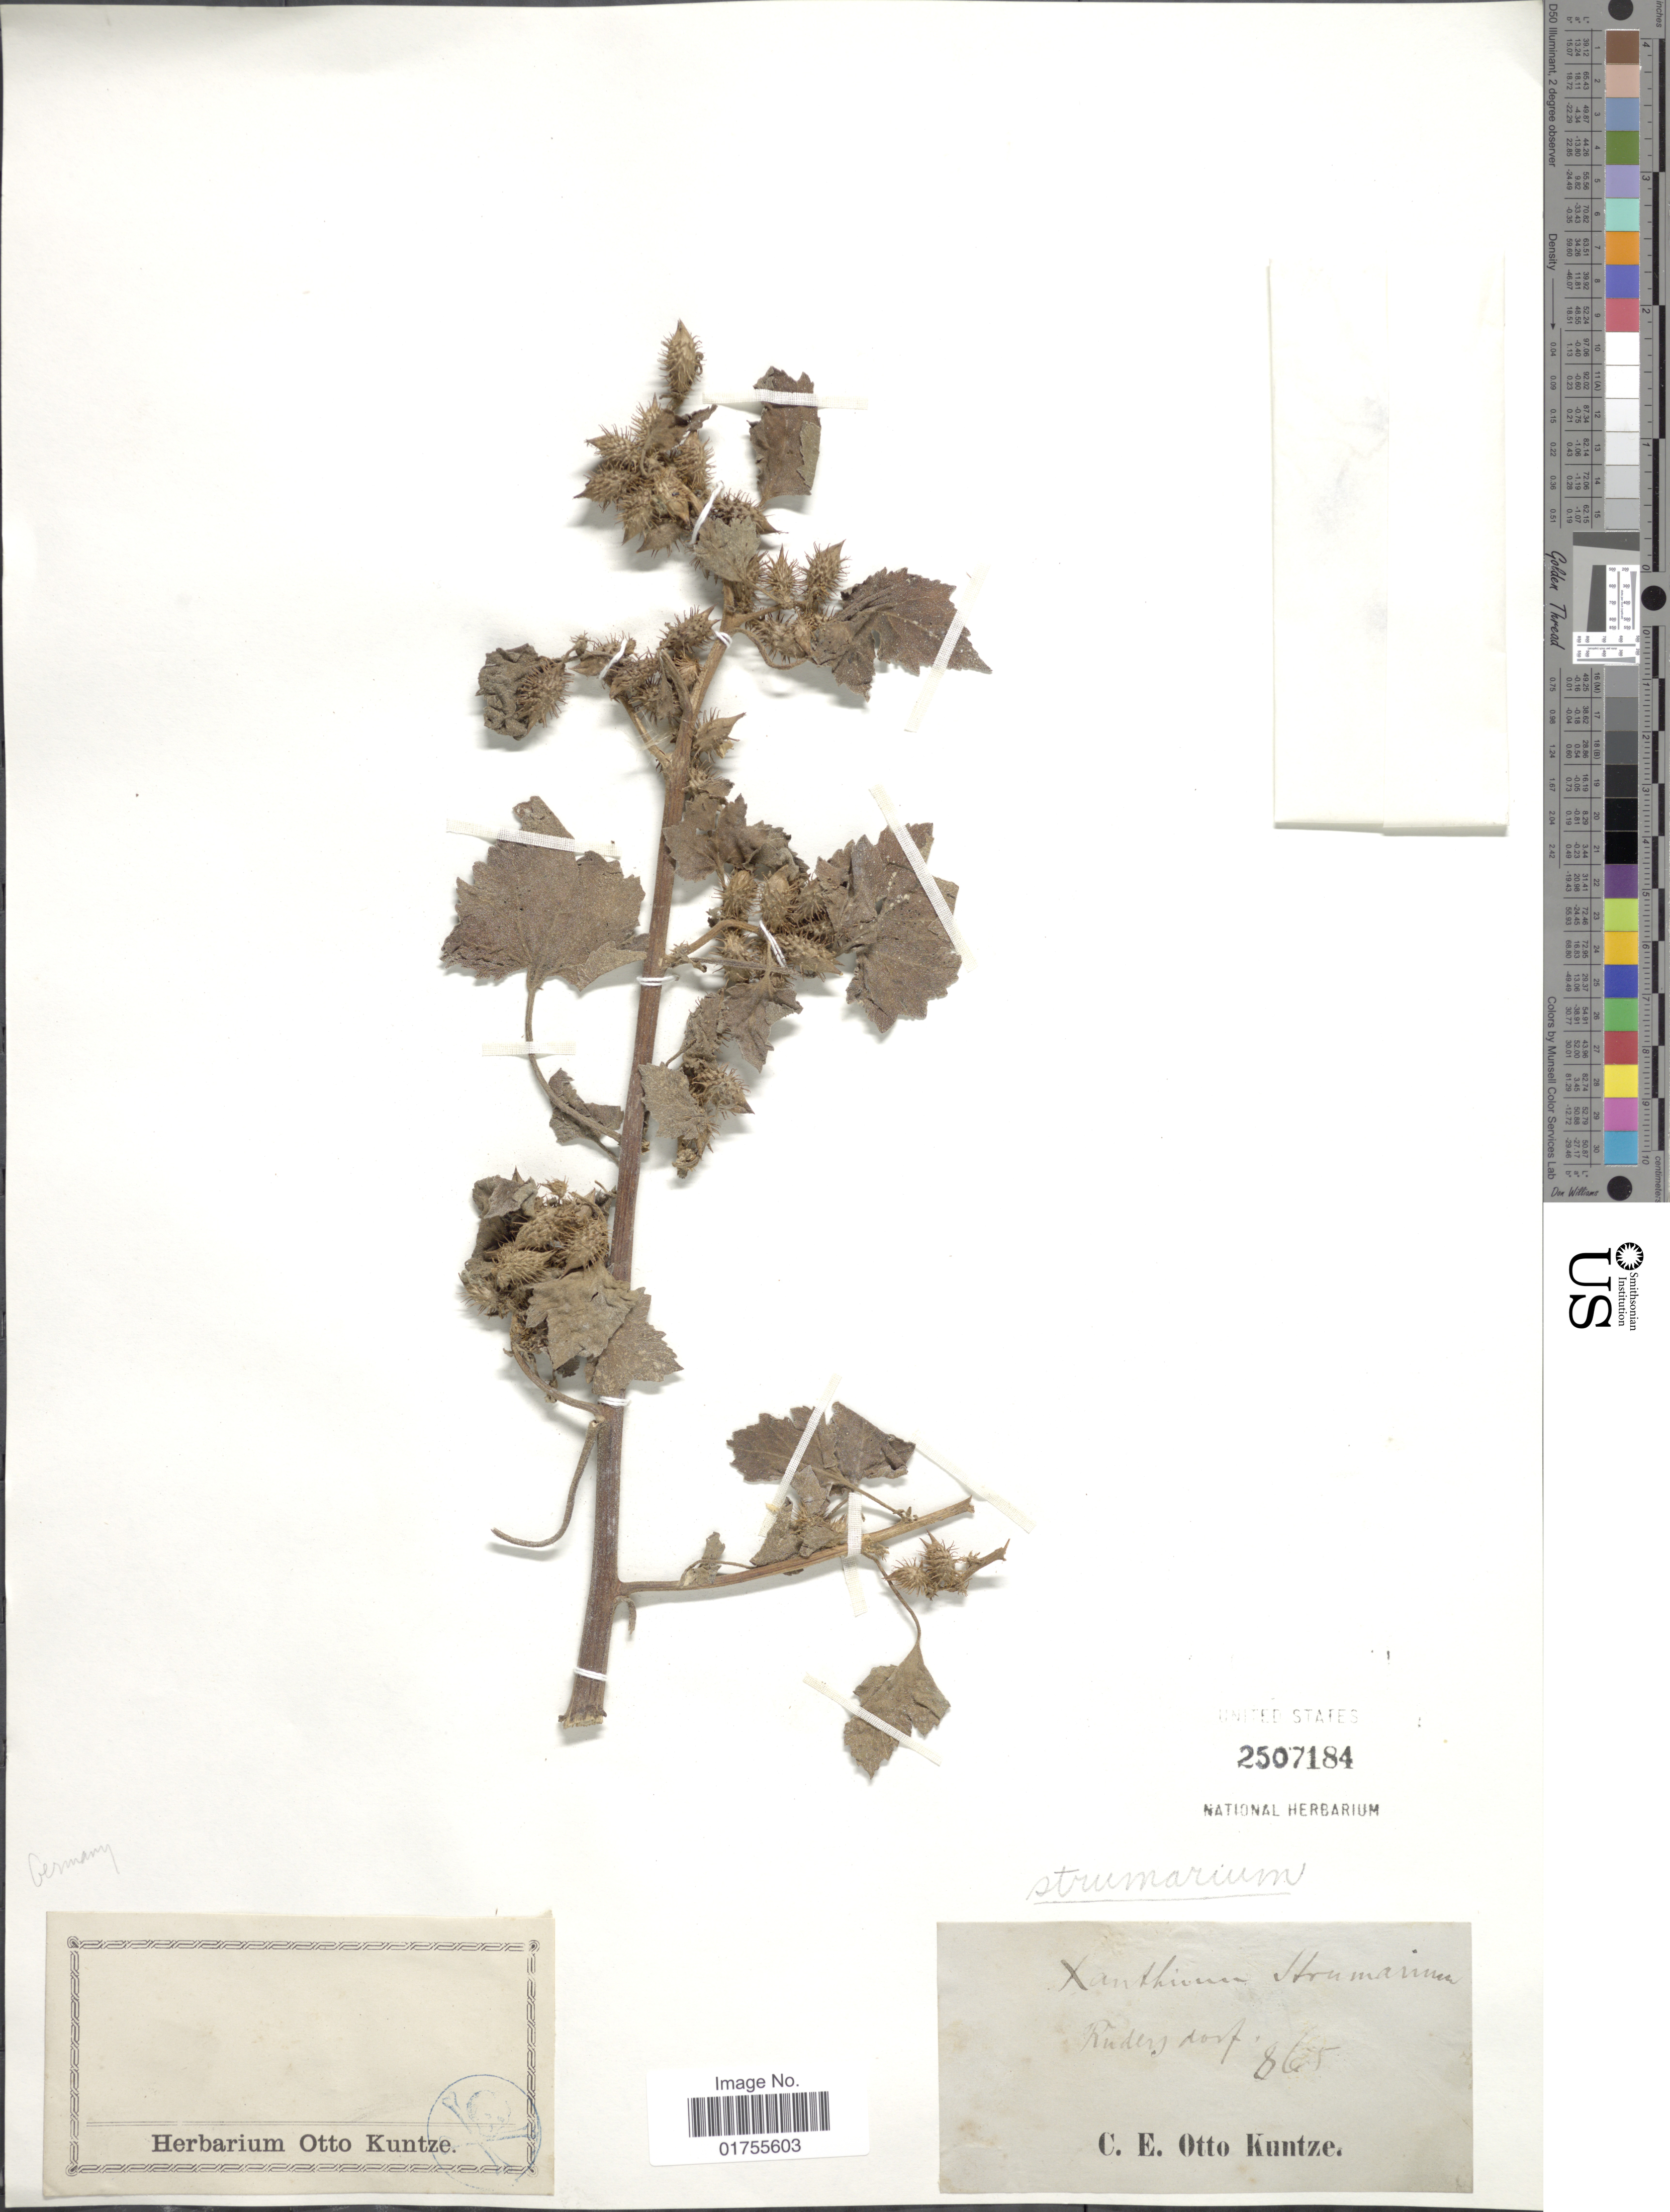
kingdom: Plantae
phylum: Tracheophyta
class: Magnoliopsida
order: Asterales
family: Asteraceae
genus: Xanthium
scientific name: Xanthium strumarium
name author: L.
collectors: C.E.O. Kuntze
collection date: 1865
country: Germany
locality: Ruddersdorf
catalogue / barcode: US 2507184